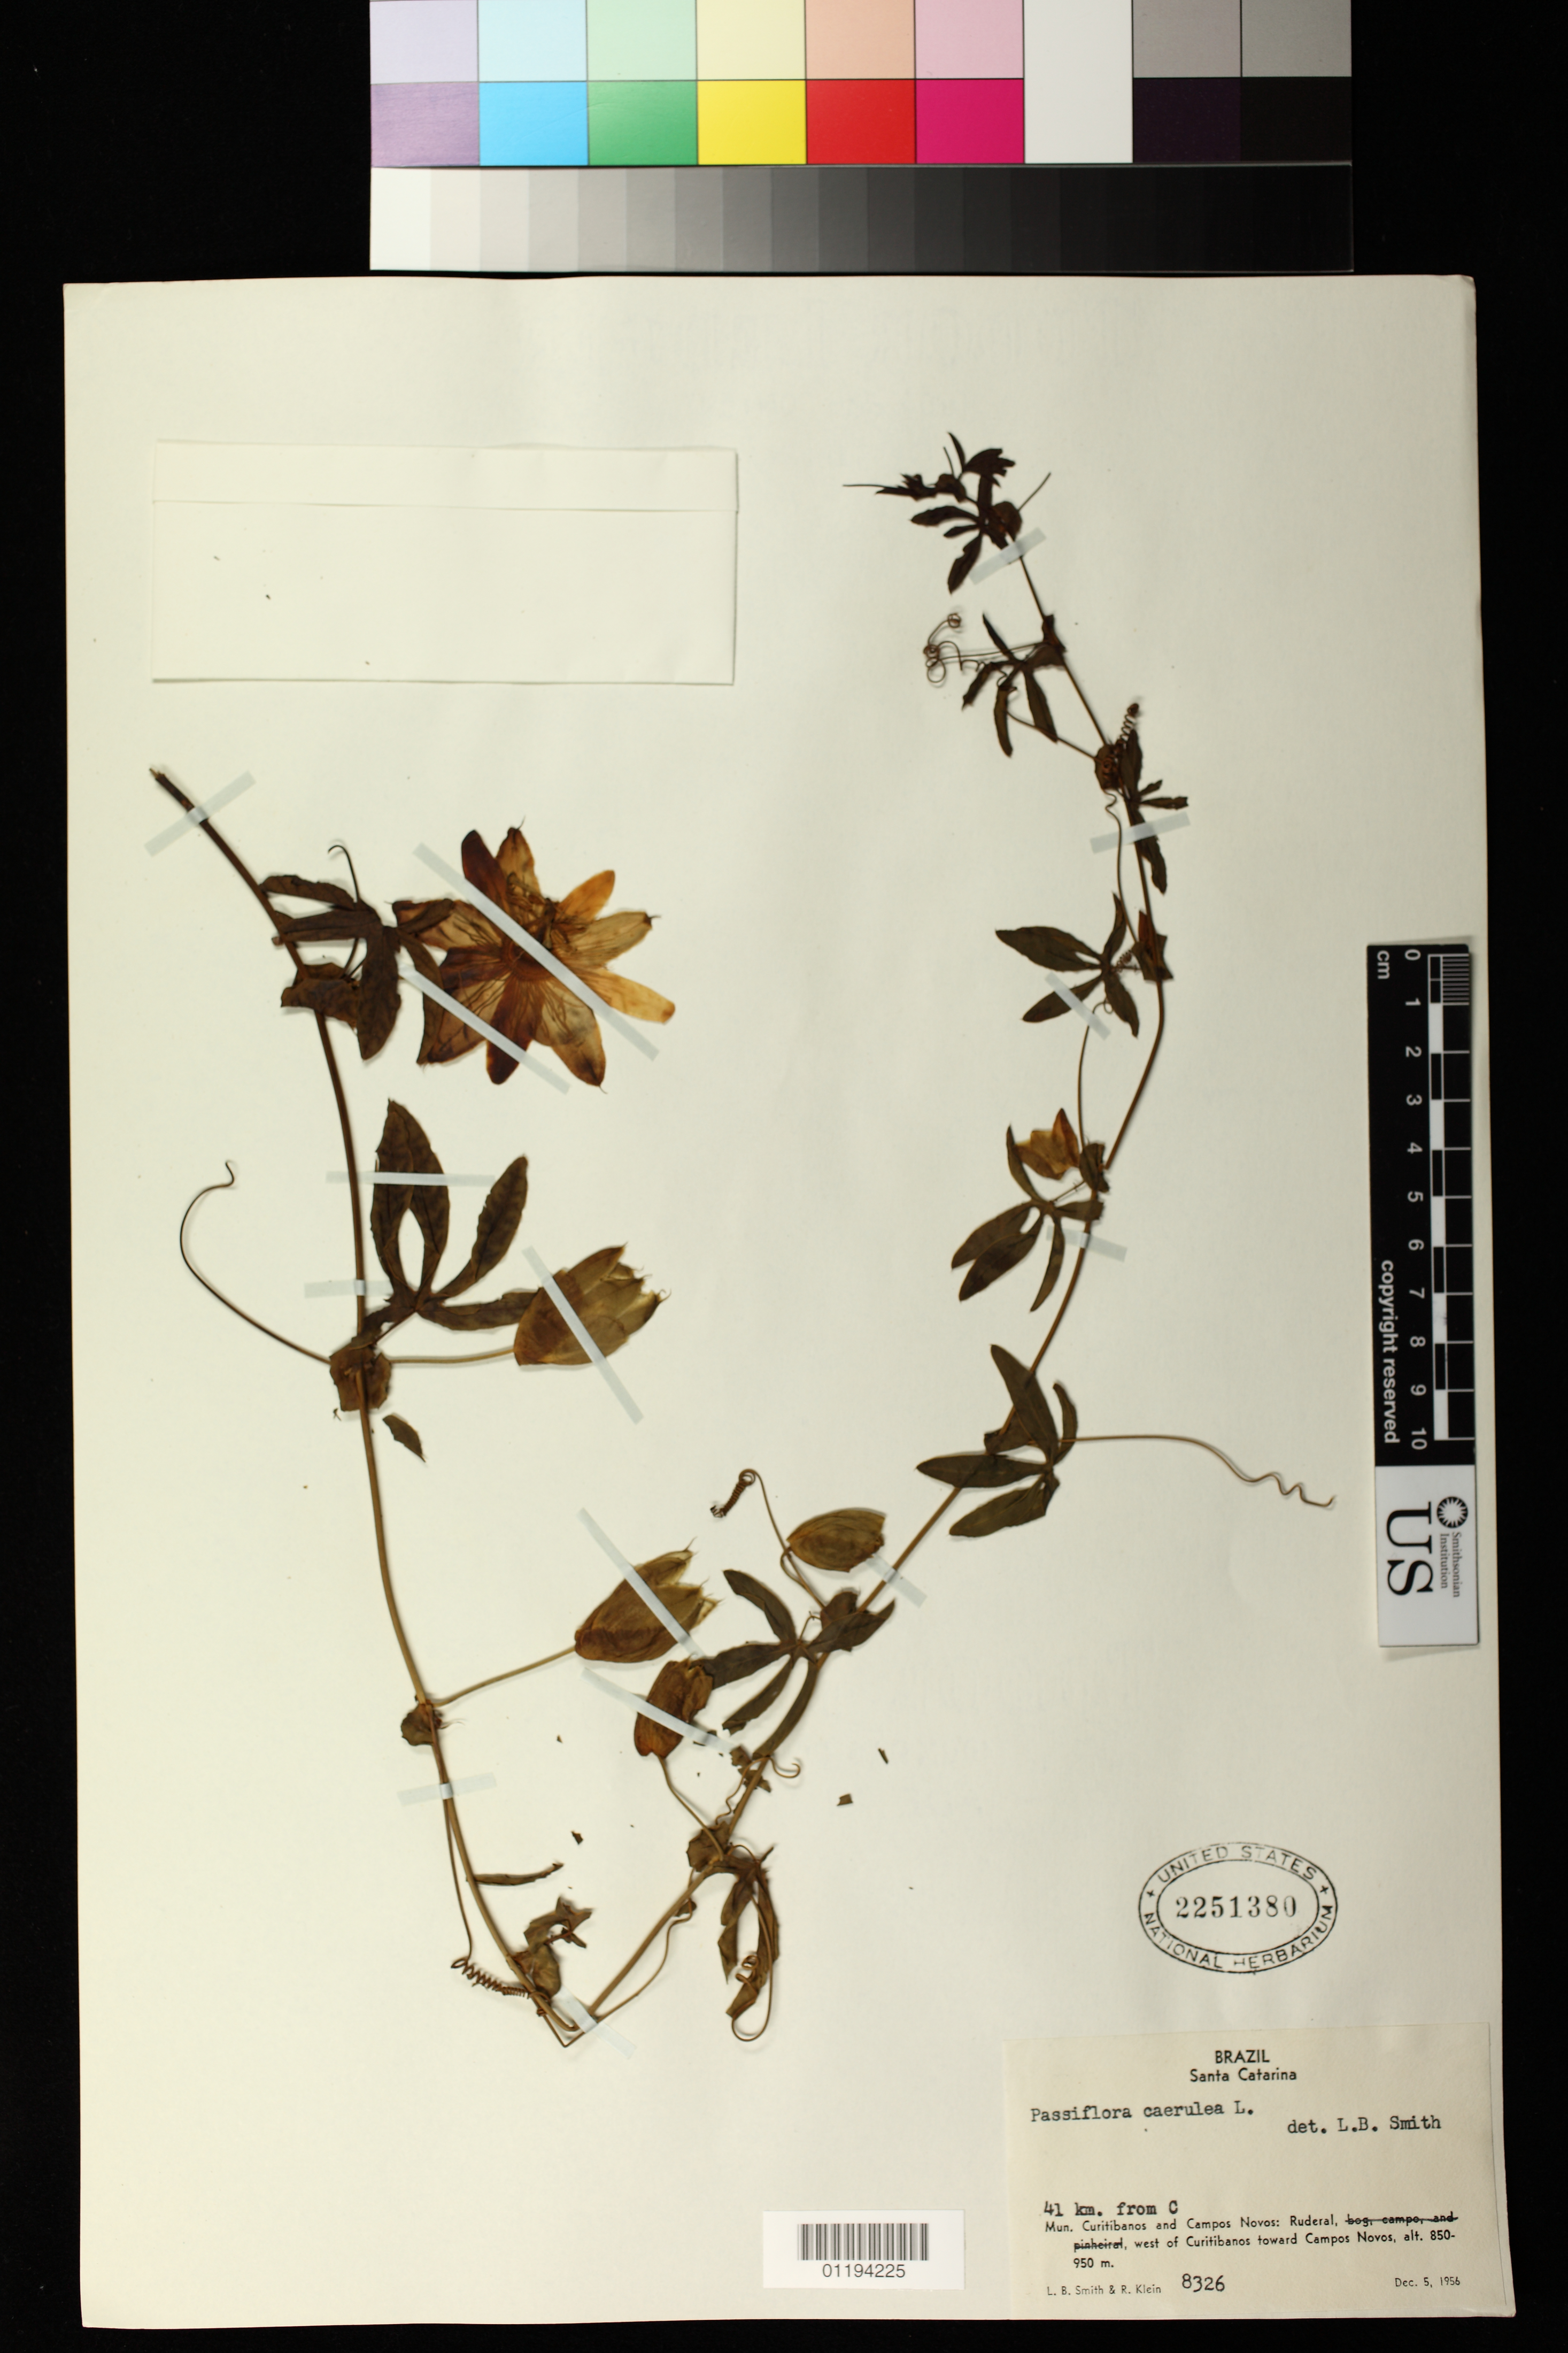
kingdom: Plantae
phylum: Tracheophyta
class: Magnoliopsida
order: Malpighiales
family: Passifloraceae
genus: Passiflora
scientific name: Passiflora caerulea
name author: L.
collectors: L. Smith & R. M. Klein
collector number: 8326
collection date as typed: Dec 5 1956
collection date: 1956-12-05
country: Brazil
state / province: Santa Catarina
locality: Mun. Curitibanos and Campos Novos: Ruderal west of Curitibanos toward Campos Novos.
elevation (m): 850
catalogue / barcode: US 2251380